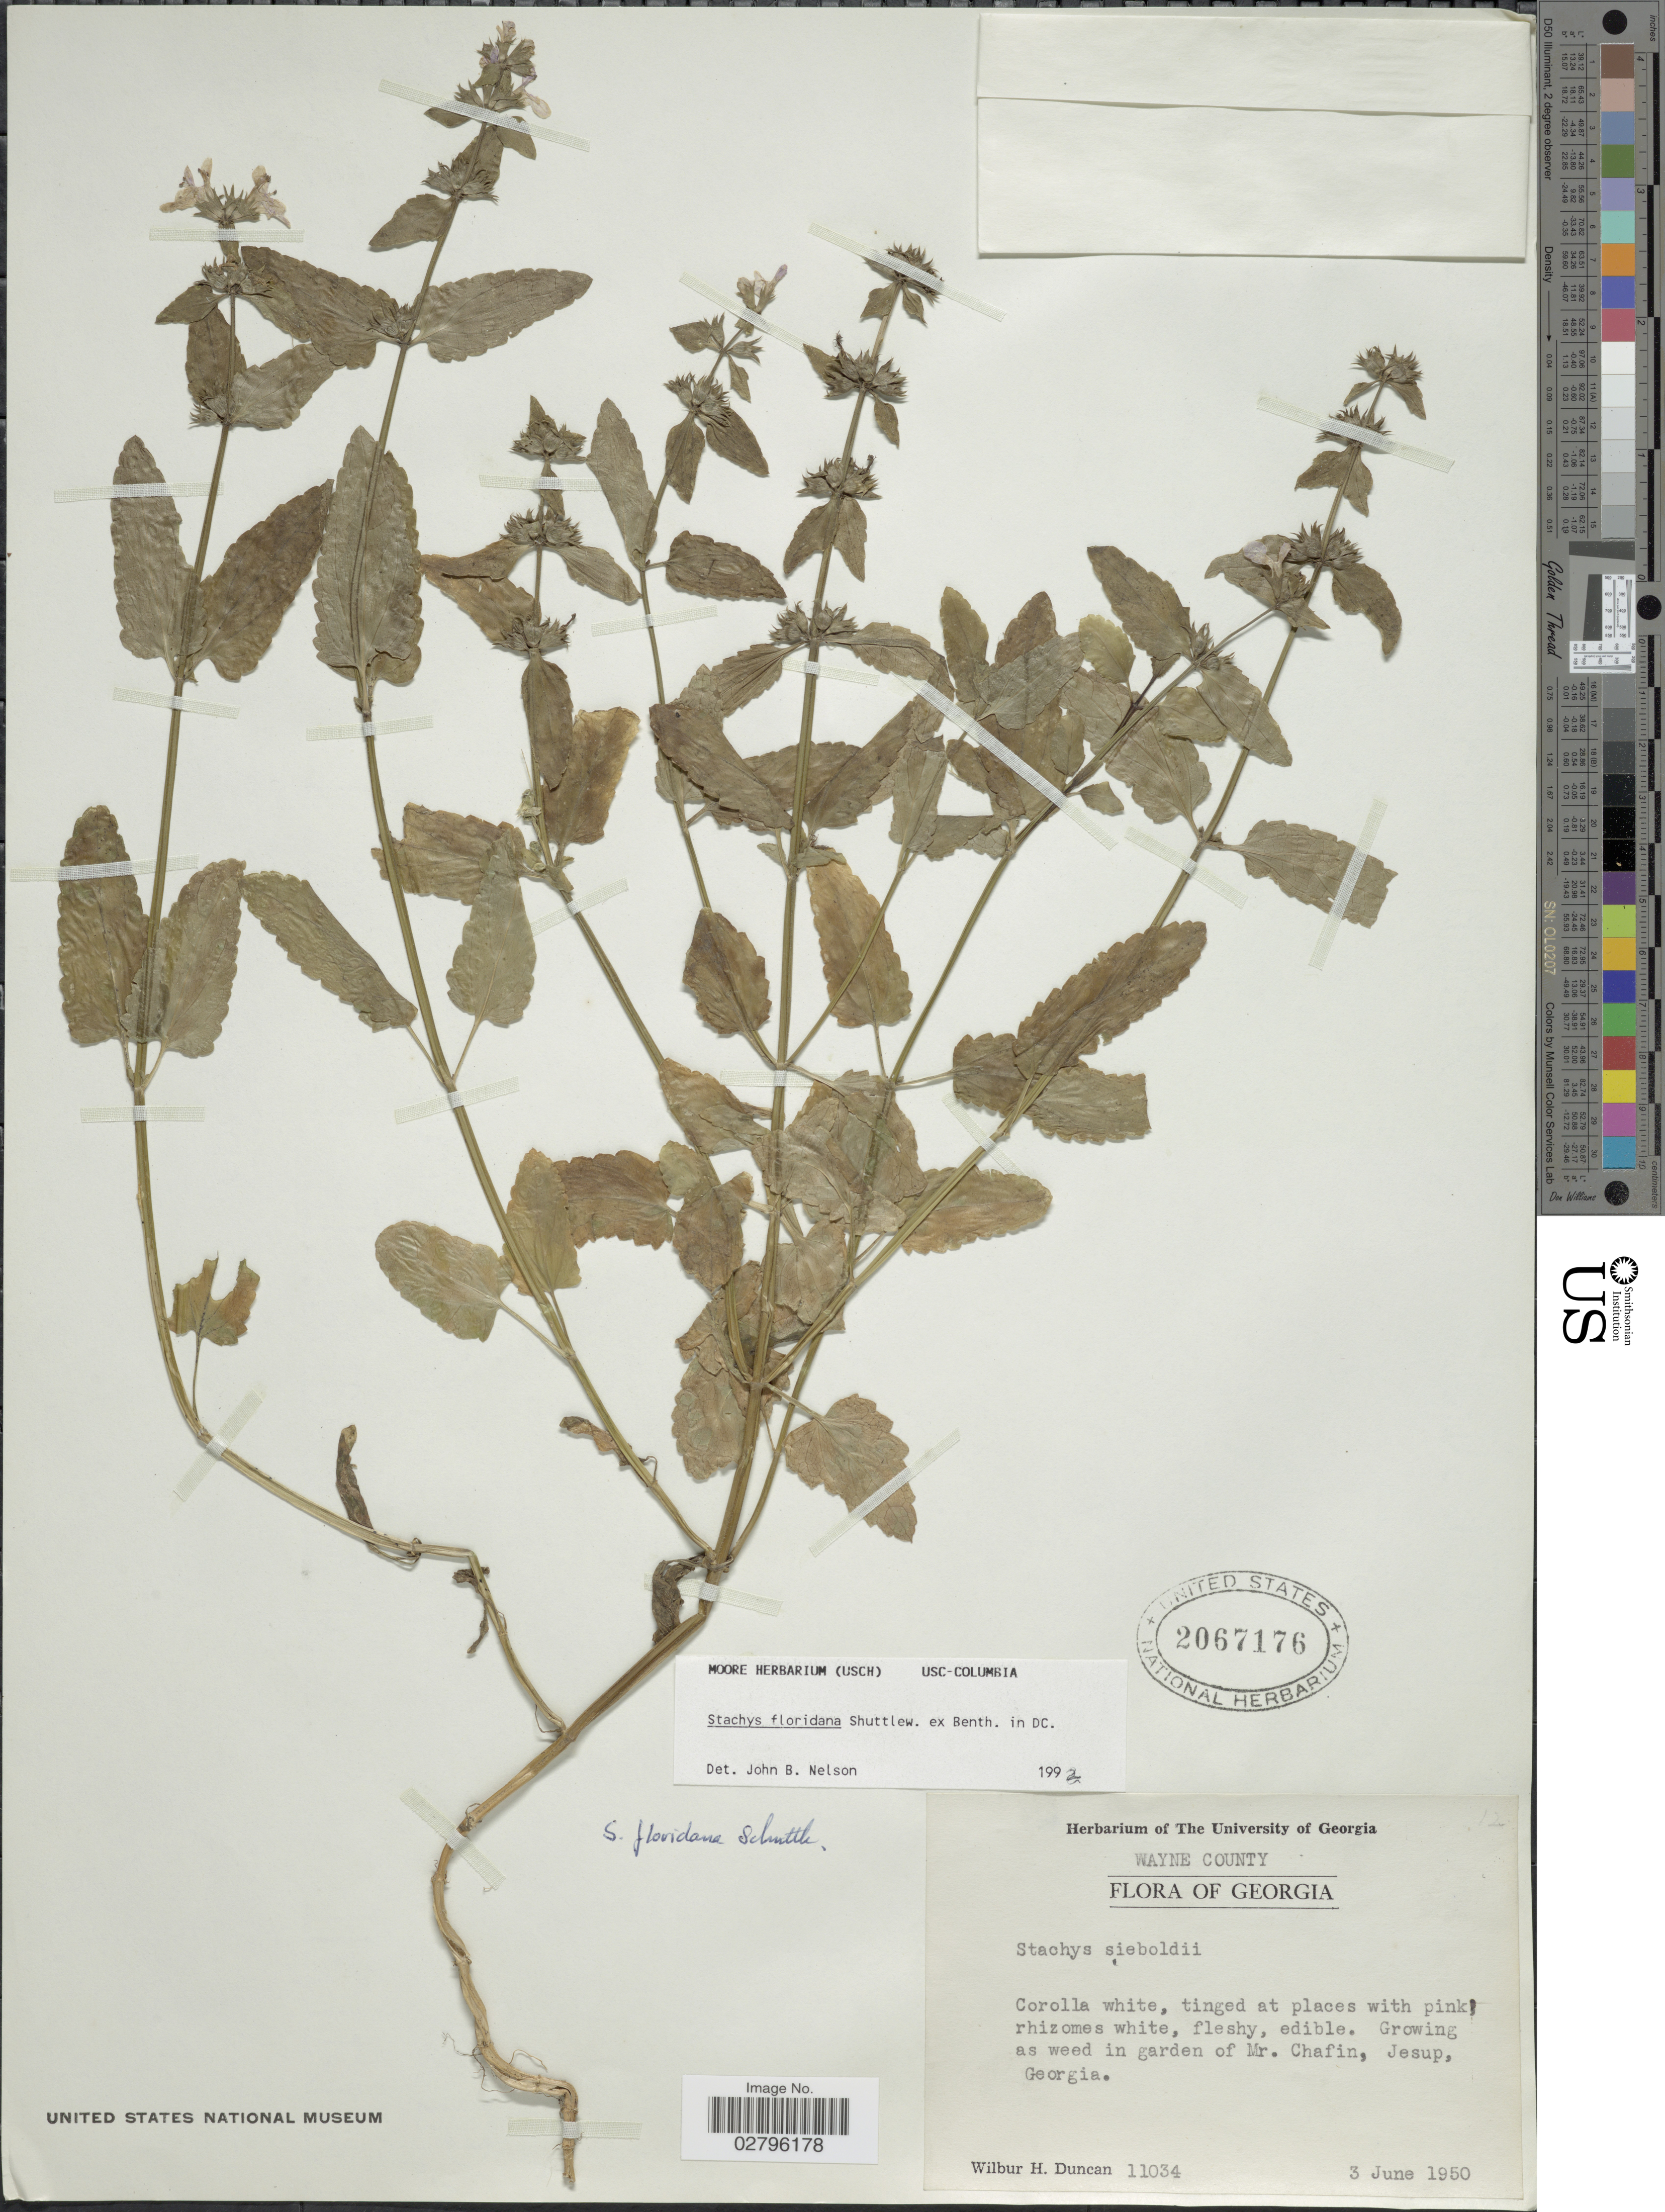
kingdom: Plantae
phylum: Tracheophyta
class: Magnoliopsida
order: Lamiales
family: Lamiaceae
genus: Stachys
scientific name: Stachys floridana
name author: Shuttlew. ex Benth.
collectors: W. H. Duncan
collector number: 11034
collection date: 1950-06-03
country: United States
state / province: Georgia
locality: Wayne County. Growing as weed in garden of Mr. Chafin, Jesup, Georgia.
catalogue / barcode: US 2067176